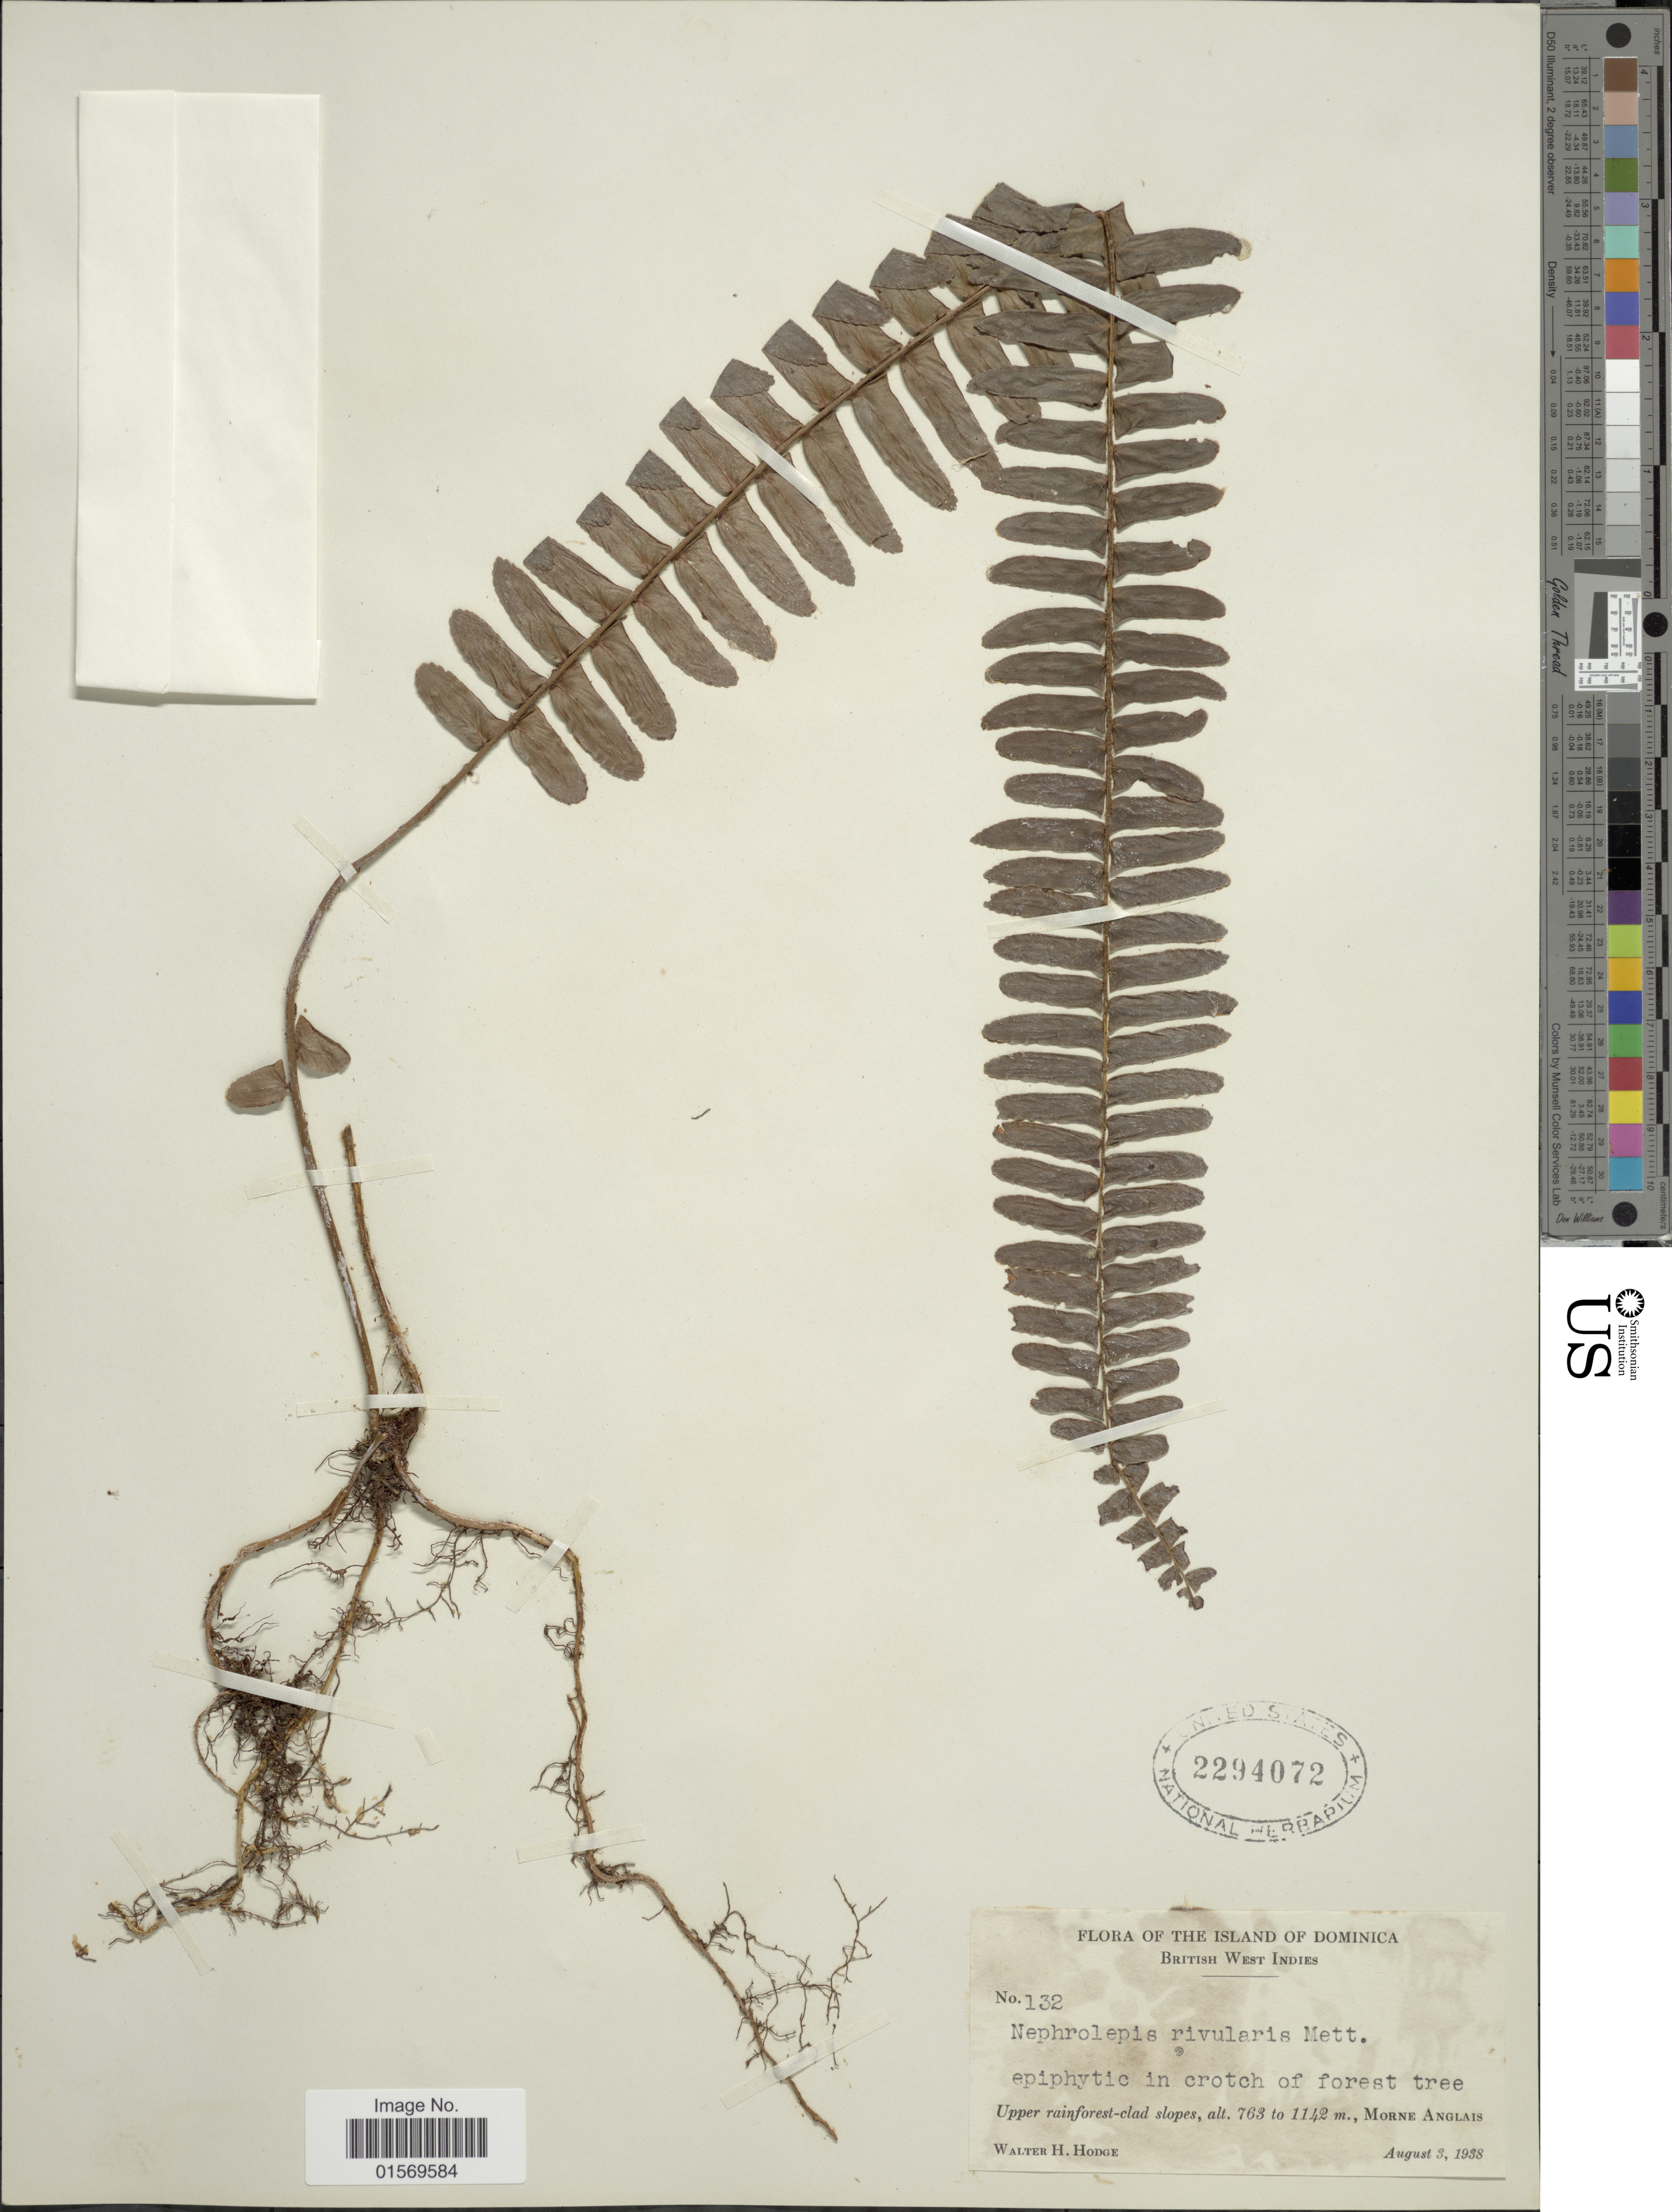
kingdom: Plantae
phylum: Tracheophyta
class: Polypodiopsida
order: Polypodiales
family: Nephrolepidaceae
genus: Nephrolepis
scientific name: Nephrolepis rivularis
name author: (Vahl) Mett. ex Krug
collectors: W. Hodge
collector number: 132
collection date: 1938-08-03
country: Dominica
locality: British West Indies, upper rainforest-clad slopes, Morne Anglais.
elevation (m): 763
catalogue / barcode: US 2294072